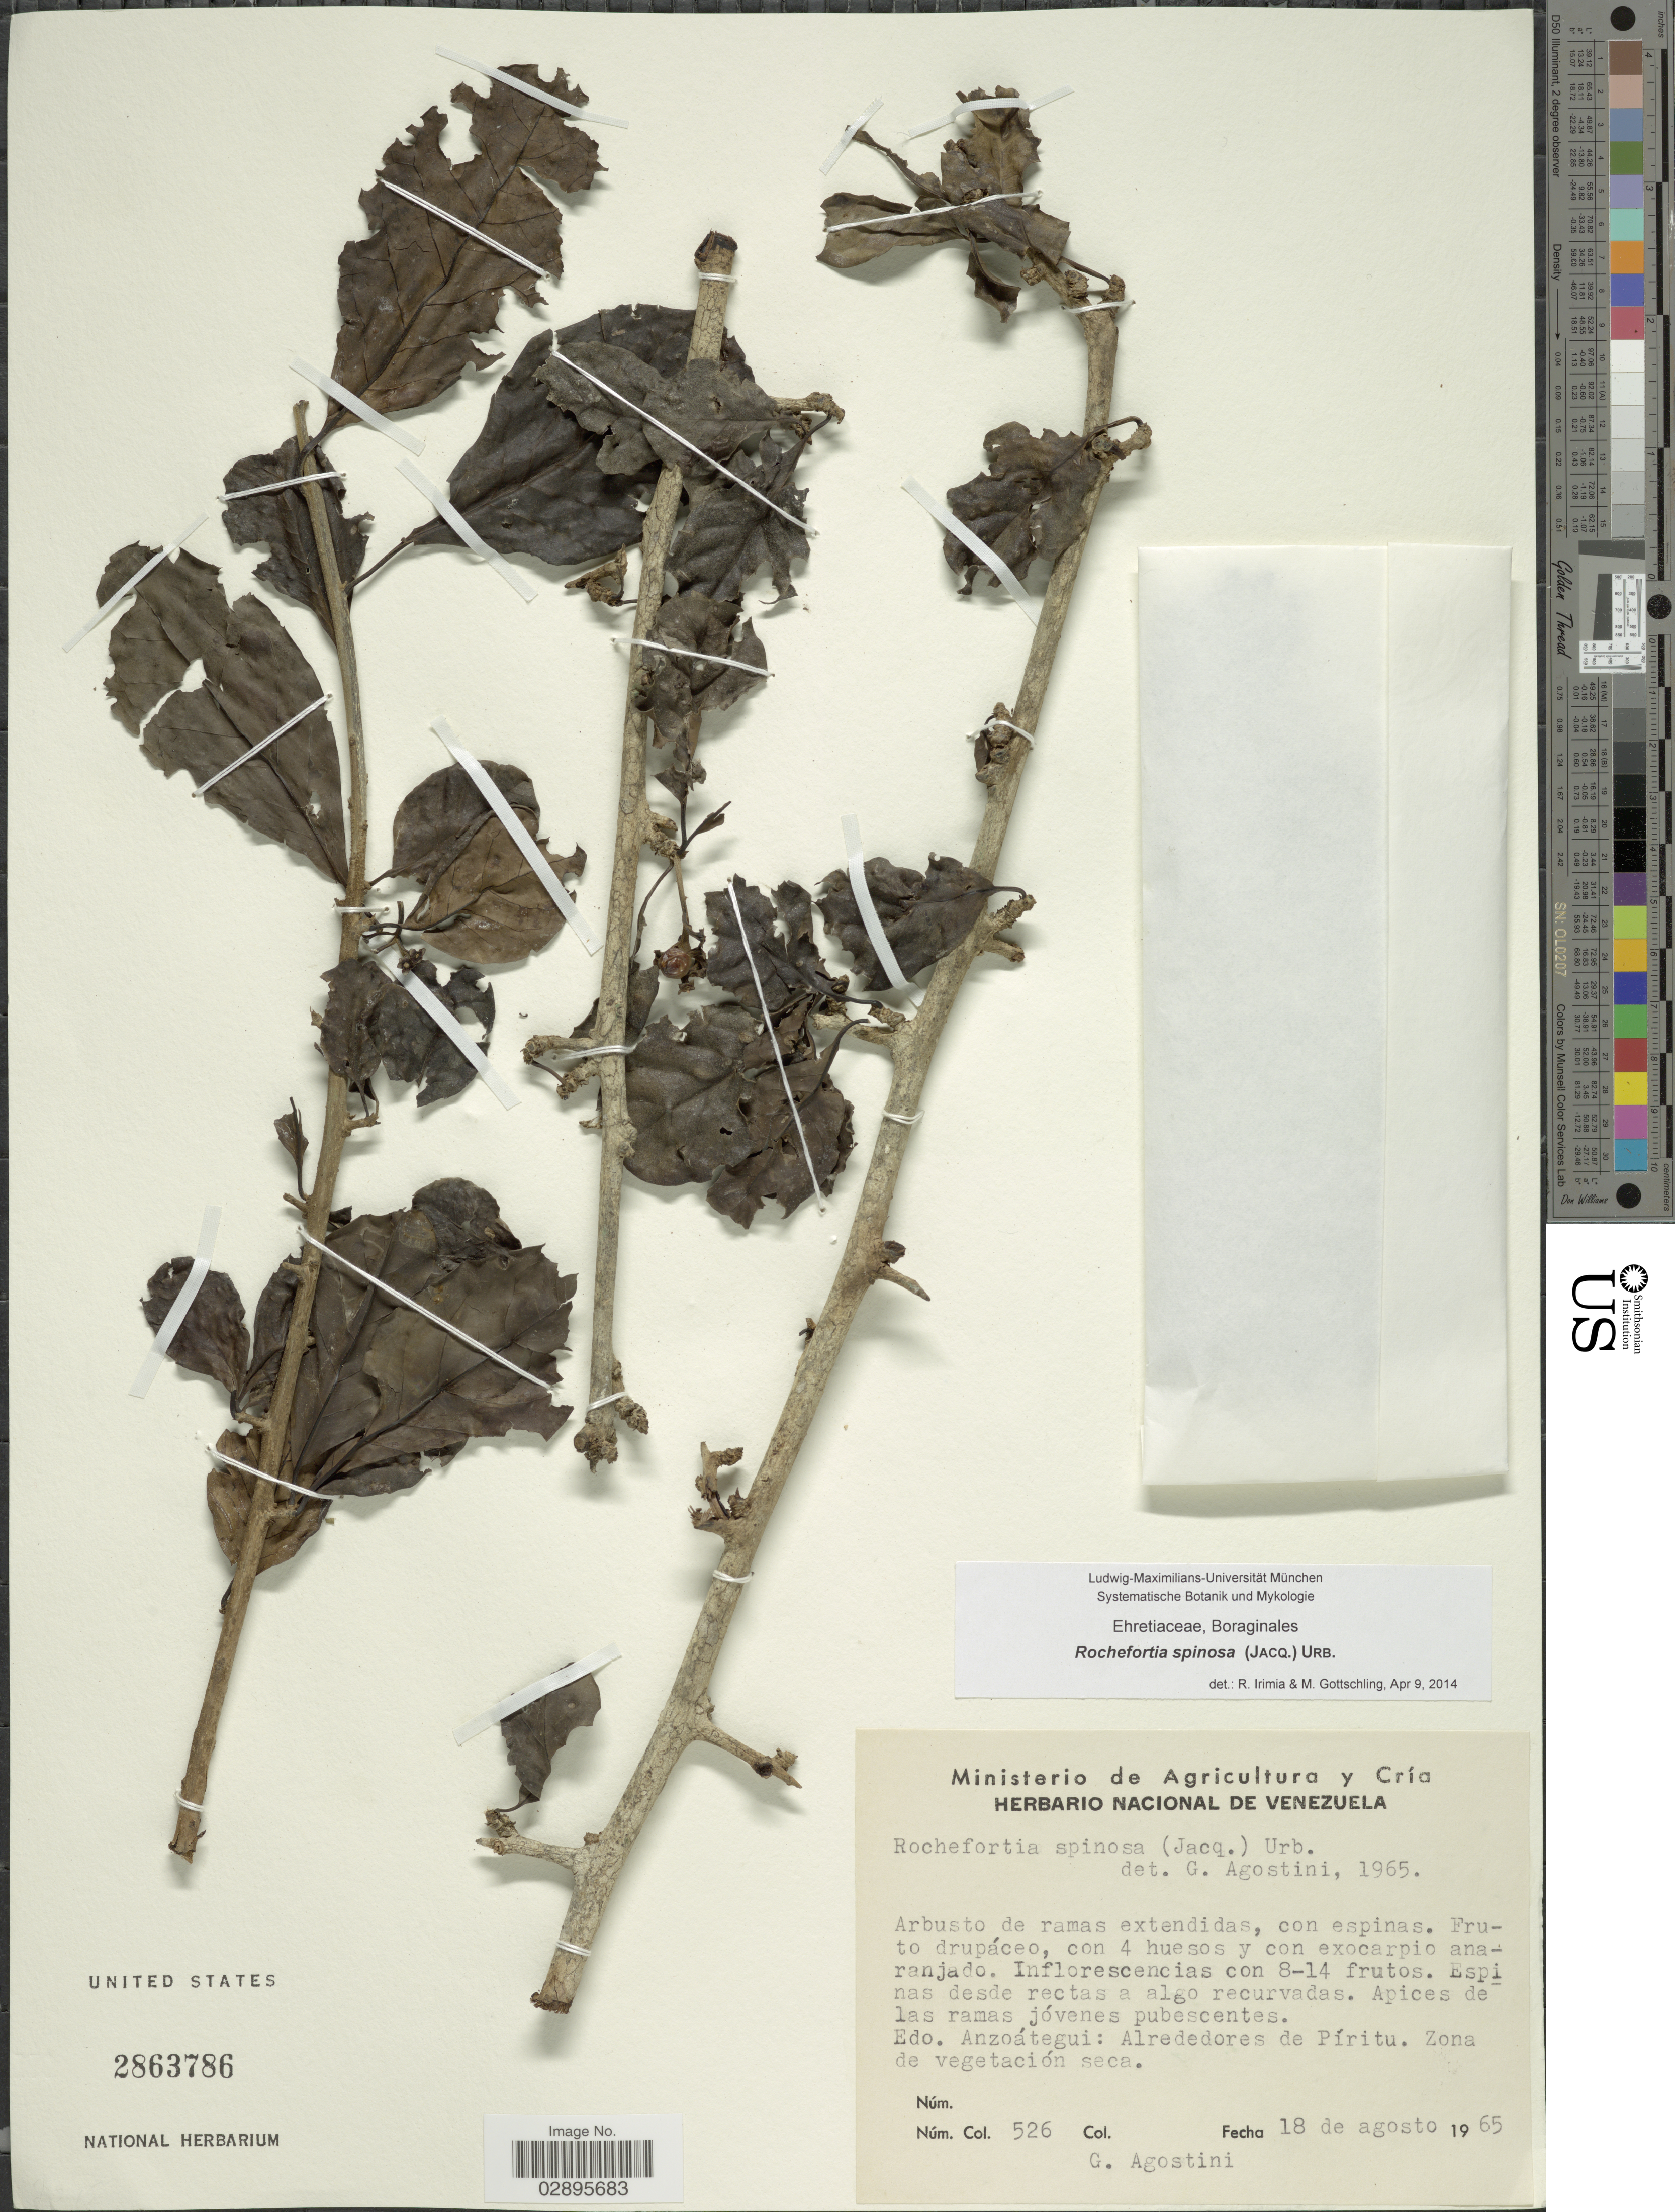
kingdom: Plantae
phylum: Tracheophyta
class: Magnoliopsida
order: Boraginales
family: Ehretiaceae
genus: Rochefortia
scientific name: Rochefortia spinosa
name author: (Jacq.) Urb.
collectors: G. Agostini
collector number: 526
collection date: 1965-08-18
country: Venezuela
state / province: Anzoategui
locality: Edo. Anzoátegui: Alrededores de Píritu. Zona de vegetación seca.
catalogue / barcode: US 2863786